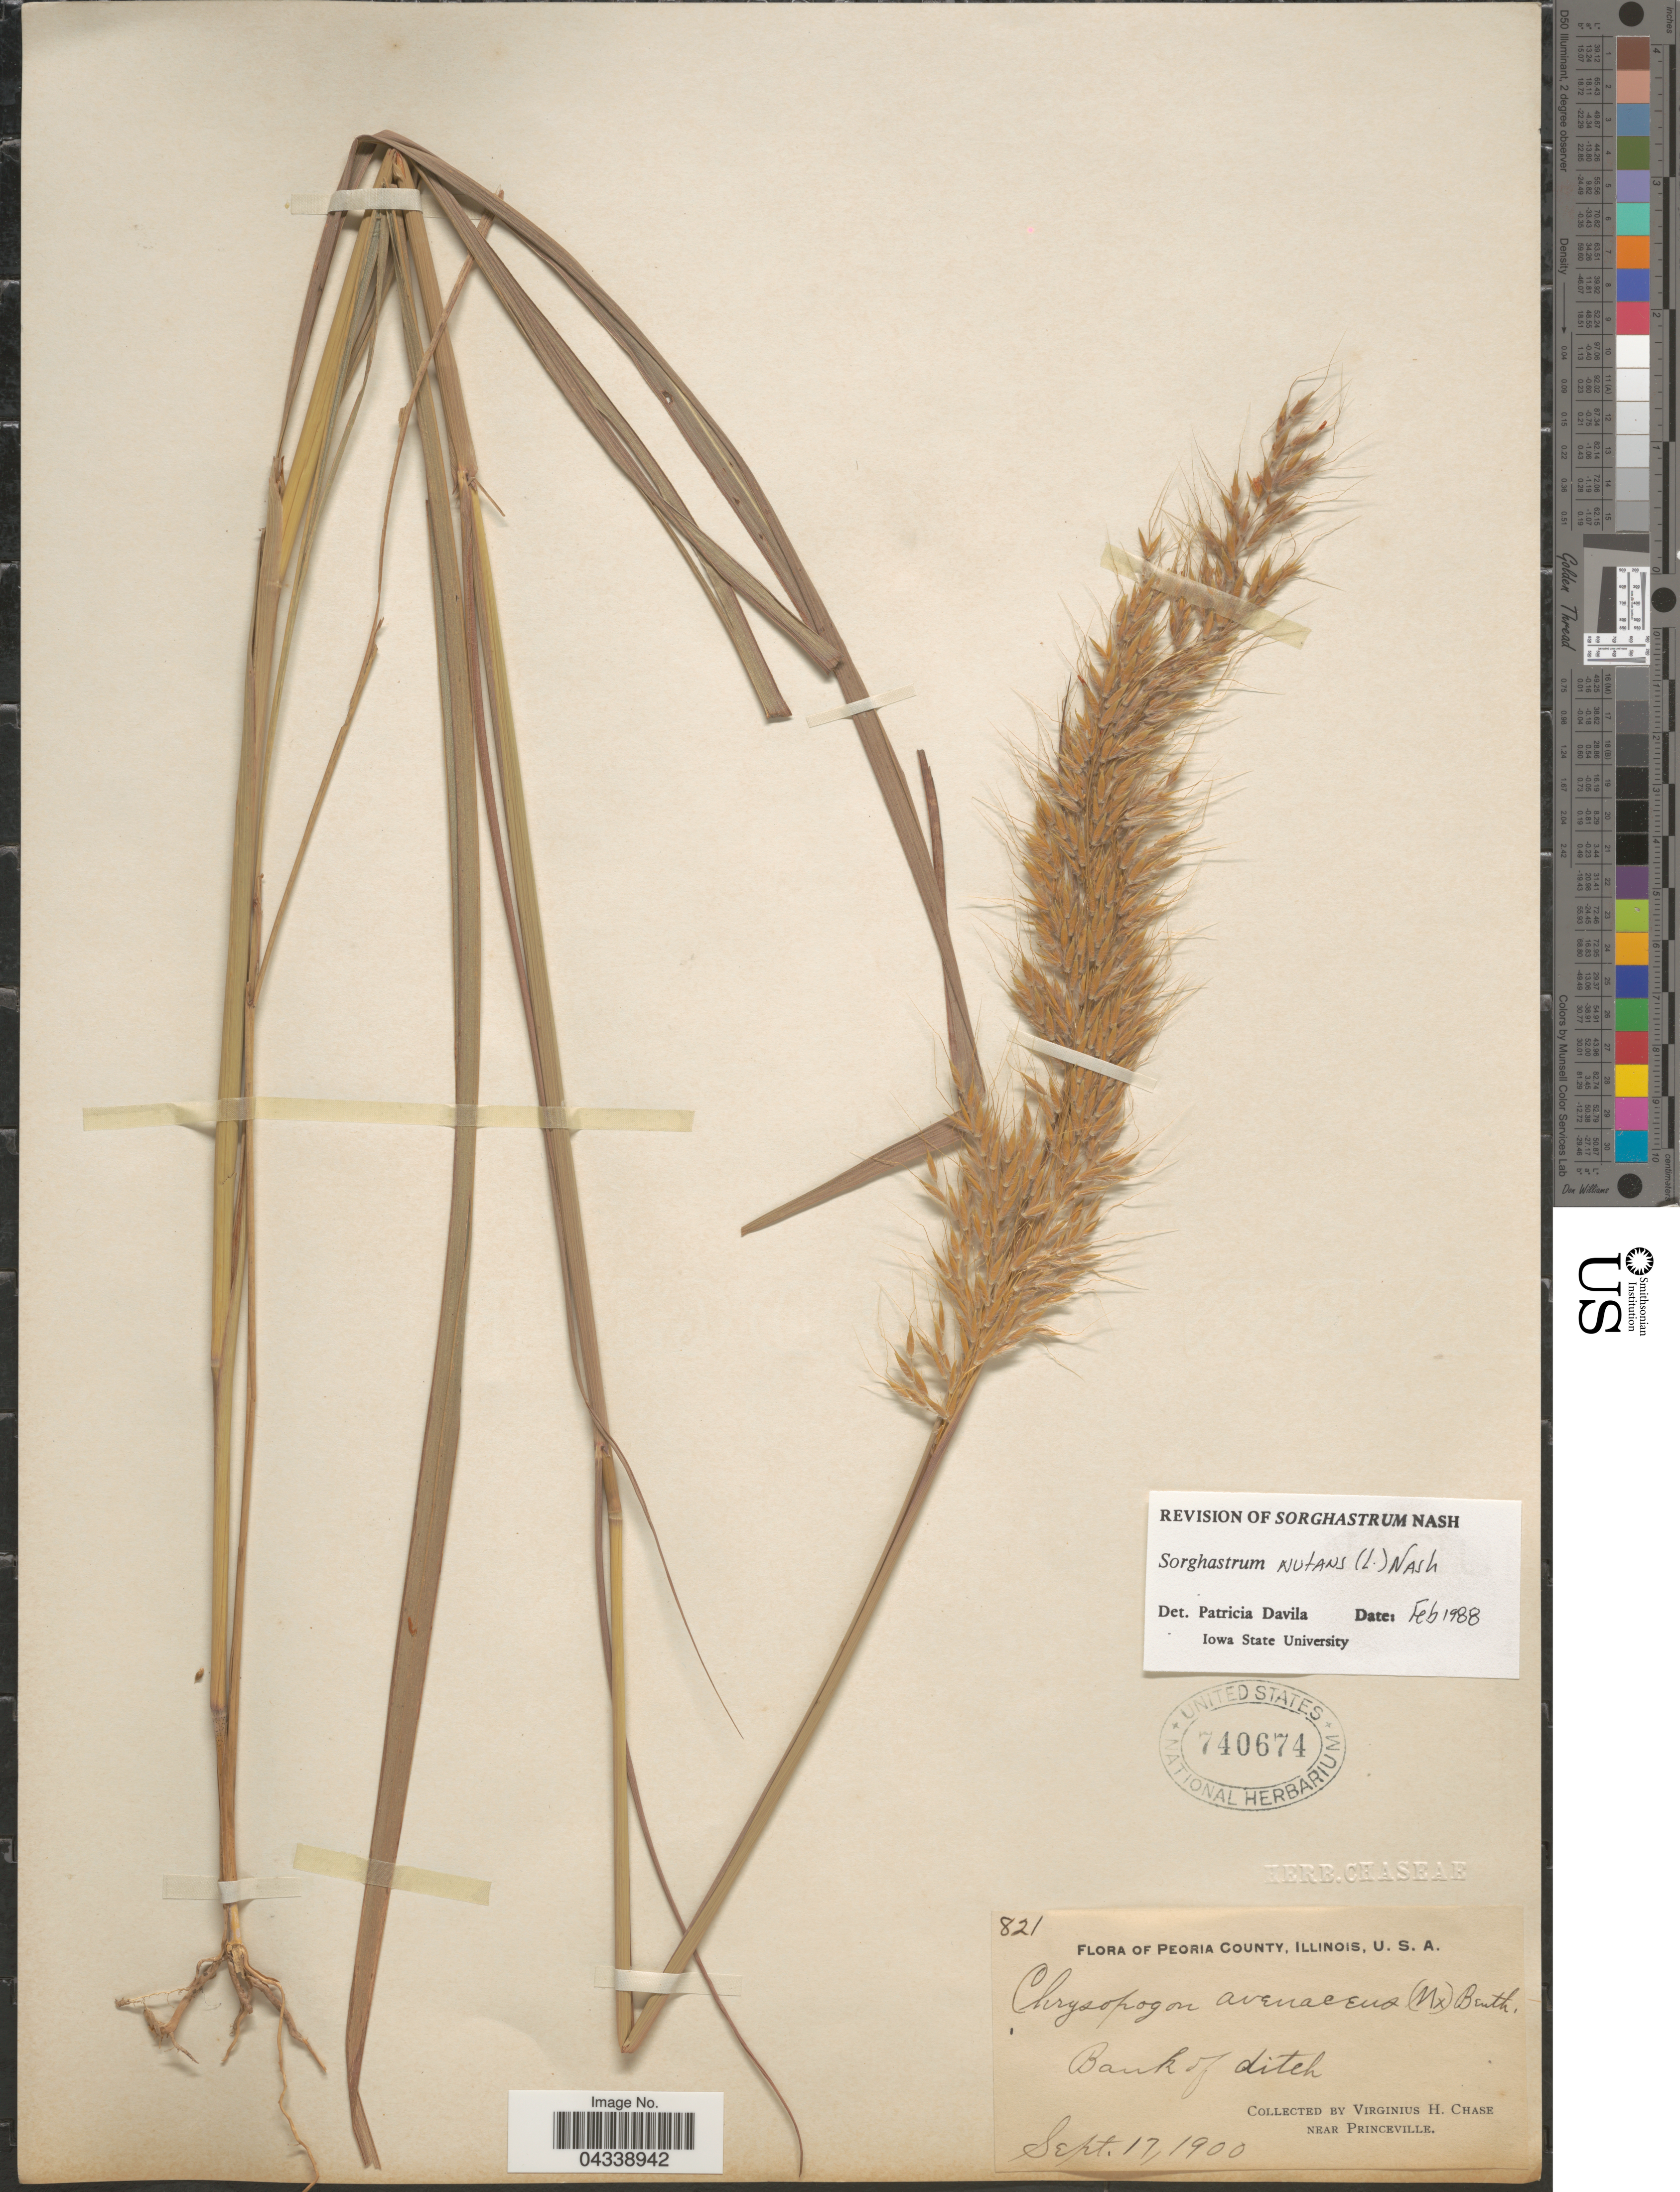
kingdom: Plantae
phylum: Tracheophyta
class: Liliopsida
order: Poales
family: Poaceae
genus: Sorghastrum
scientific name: Sorghastrum nutans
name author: (L.) Nash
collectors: V. H. Chase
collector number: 821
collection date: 1900-09-17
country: United States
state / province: Illinois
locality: Peoria County. Near Princeville.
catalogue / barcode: US 740674